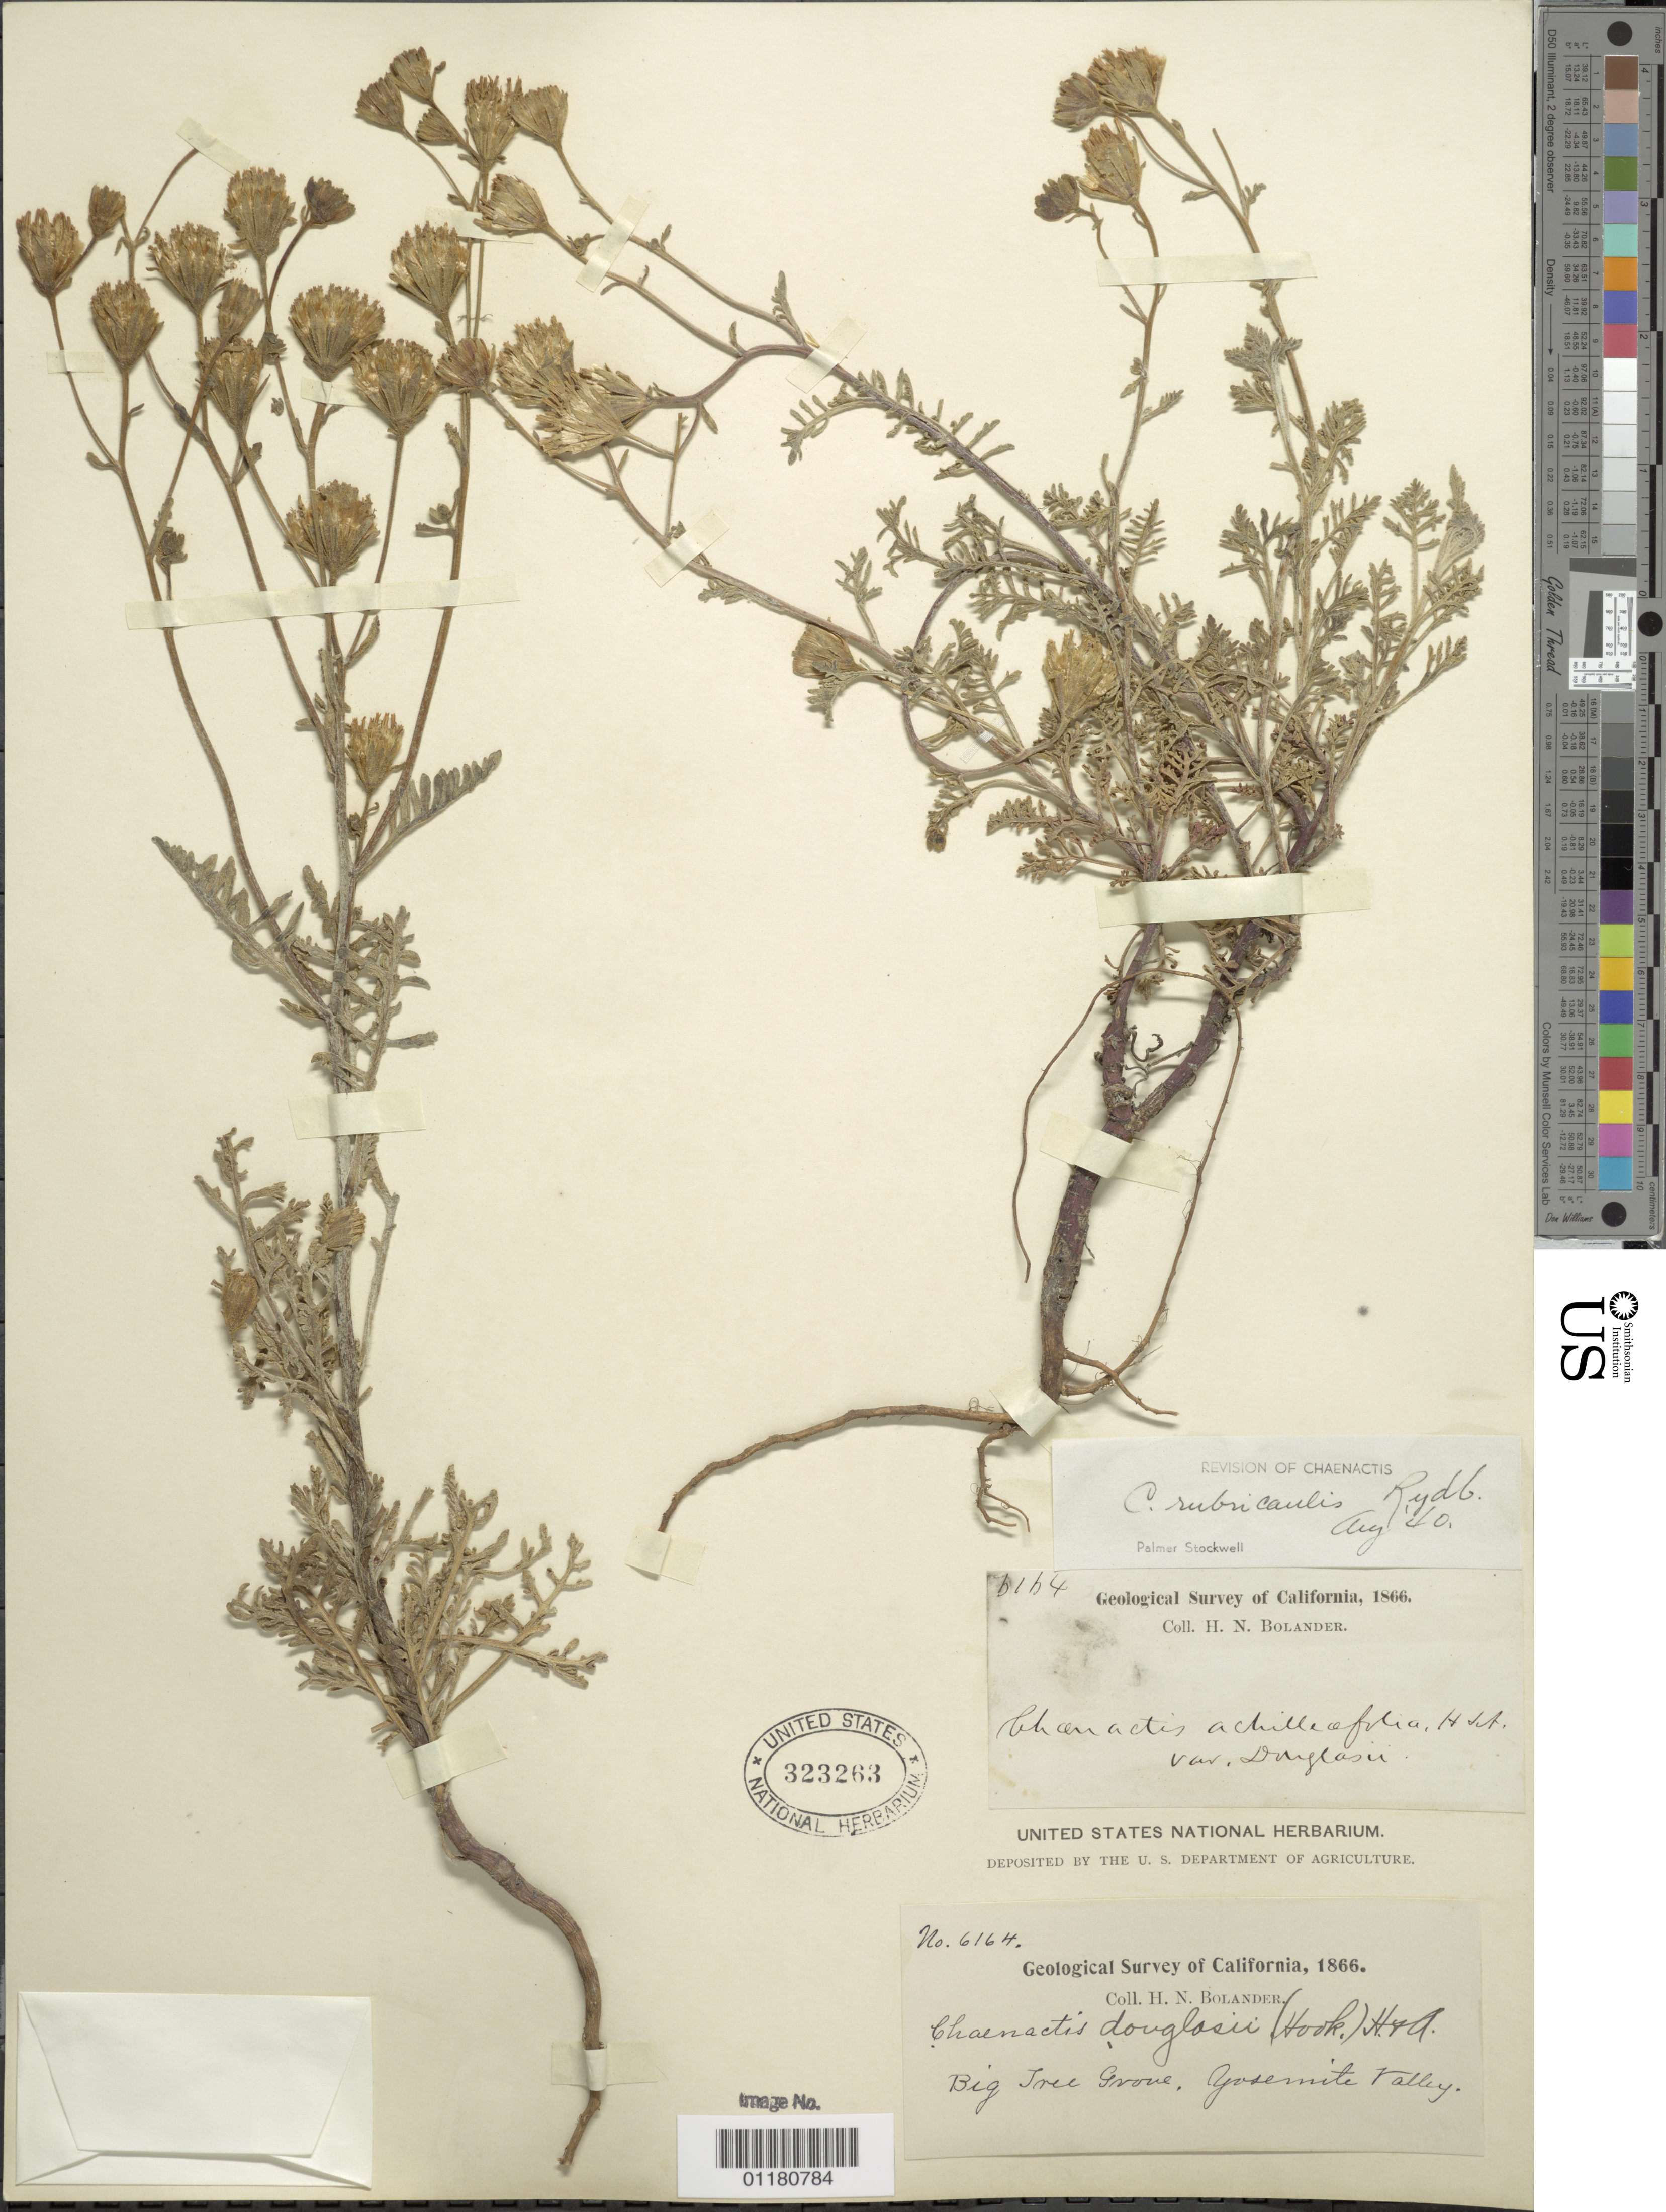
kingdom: Plantae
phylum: Tracheophyta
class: Magnoliopsida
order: Asterales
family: Asteraceae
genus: Chaenactis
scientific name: Chaenactis rubricaulis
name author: Rydb.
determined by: Stockwell, P.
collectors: H. Bolander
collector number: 6164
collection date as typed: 1866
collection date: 1866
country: United States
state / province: California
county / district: Mariposa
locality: Big Tree Grove, Yosemite Valley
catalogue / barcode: US 323263